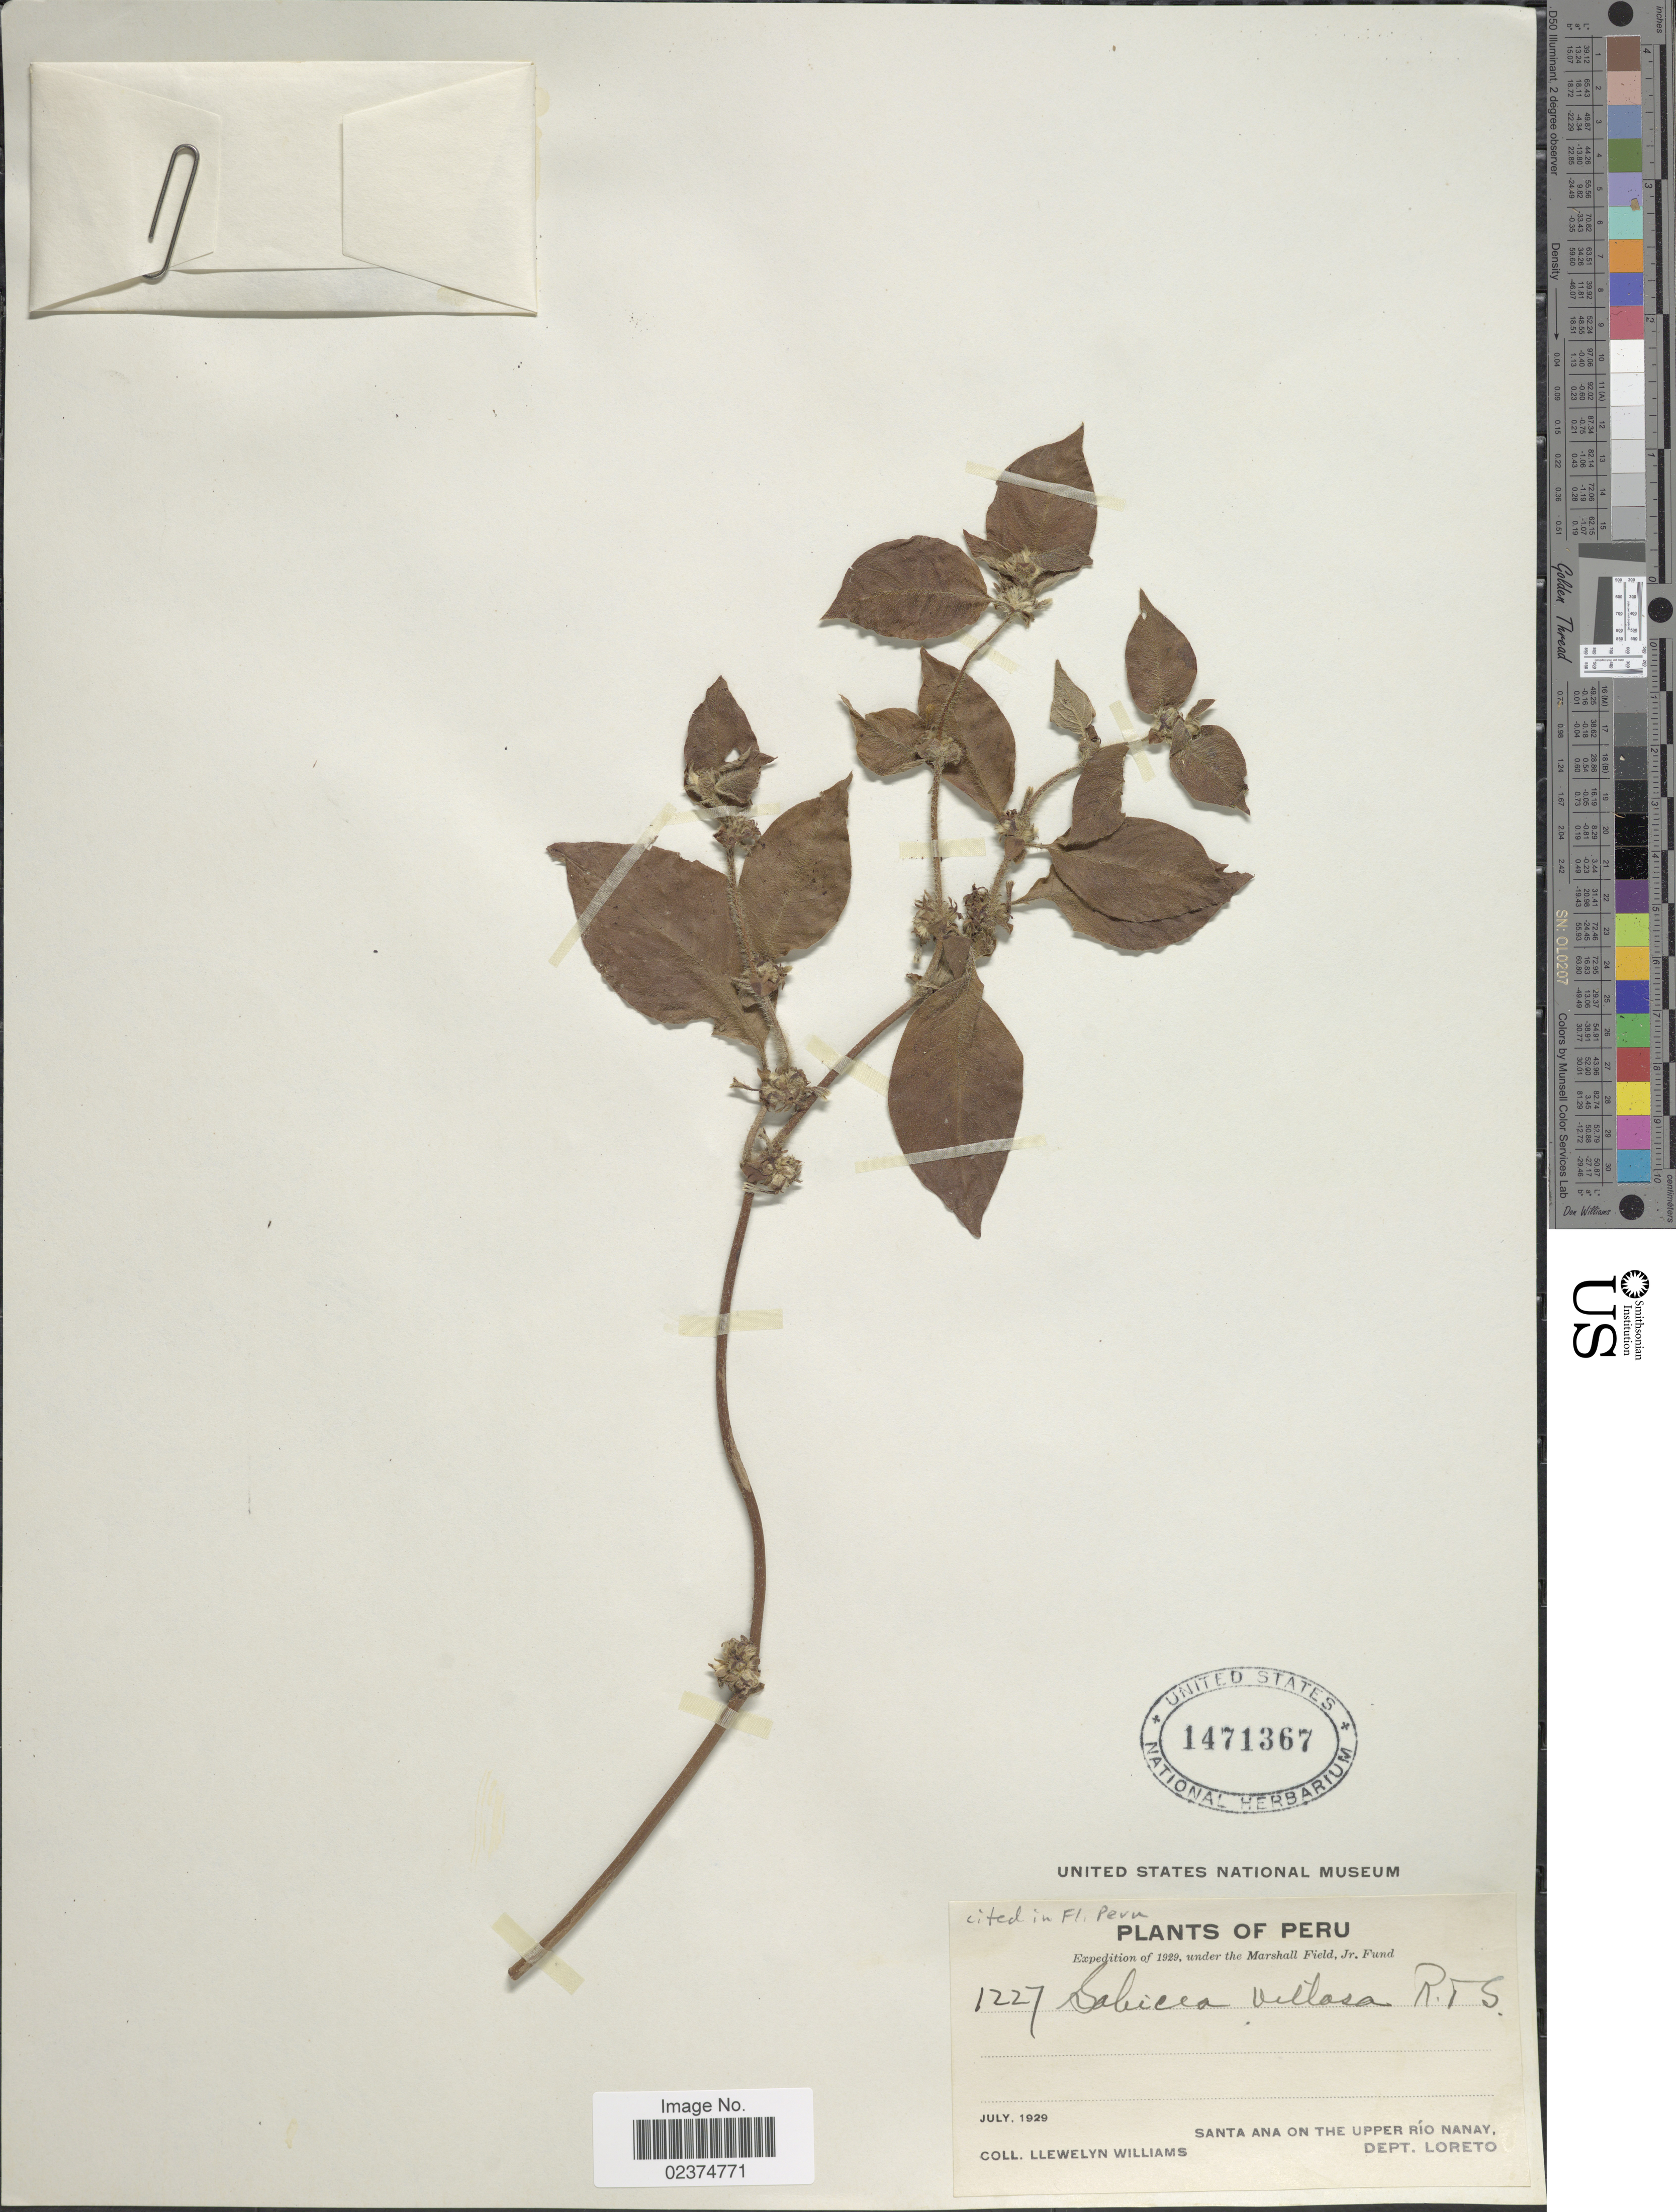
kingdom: Plantae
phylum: Tracheophyta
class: Magnoliopsida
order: Gentianales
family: Rubiaceae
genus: Sabicea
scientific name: Sabicea villosa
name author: Willd. ex Roem. & Schult.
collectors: Ll. Williams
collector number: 1227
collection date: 1929-07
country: Peru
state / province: Loreto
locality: Santa Ana on the upper Rio Nanay, Dept. Loreto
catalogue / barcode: US 1471367